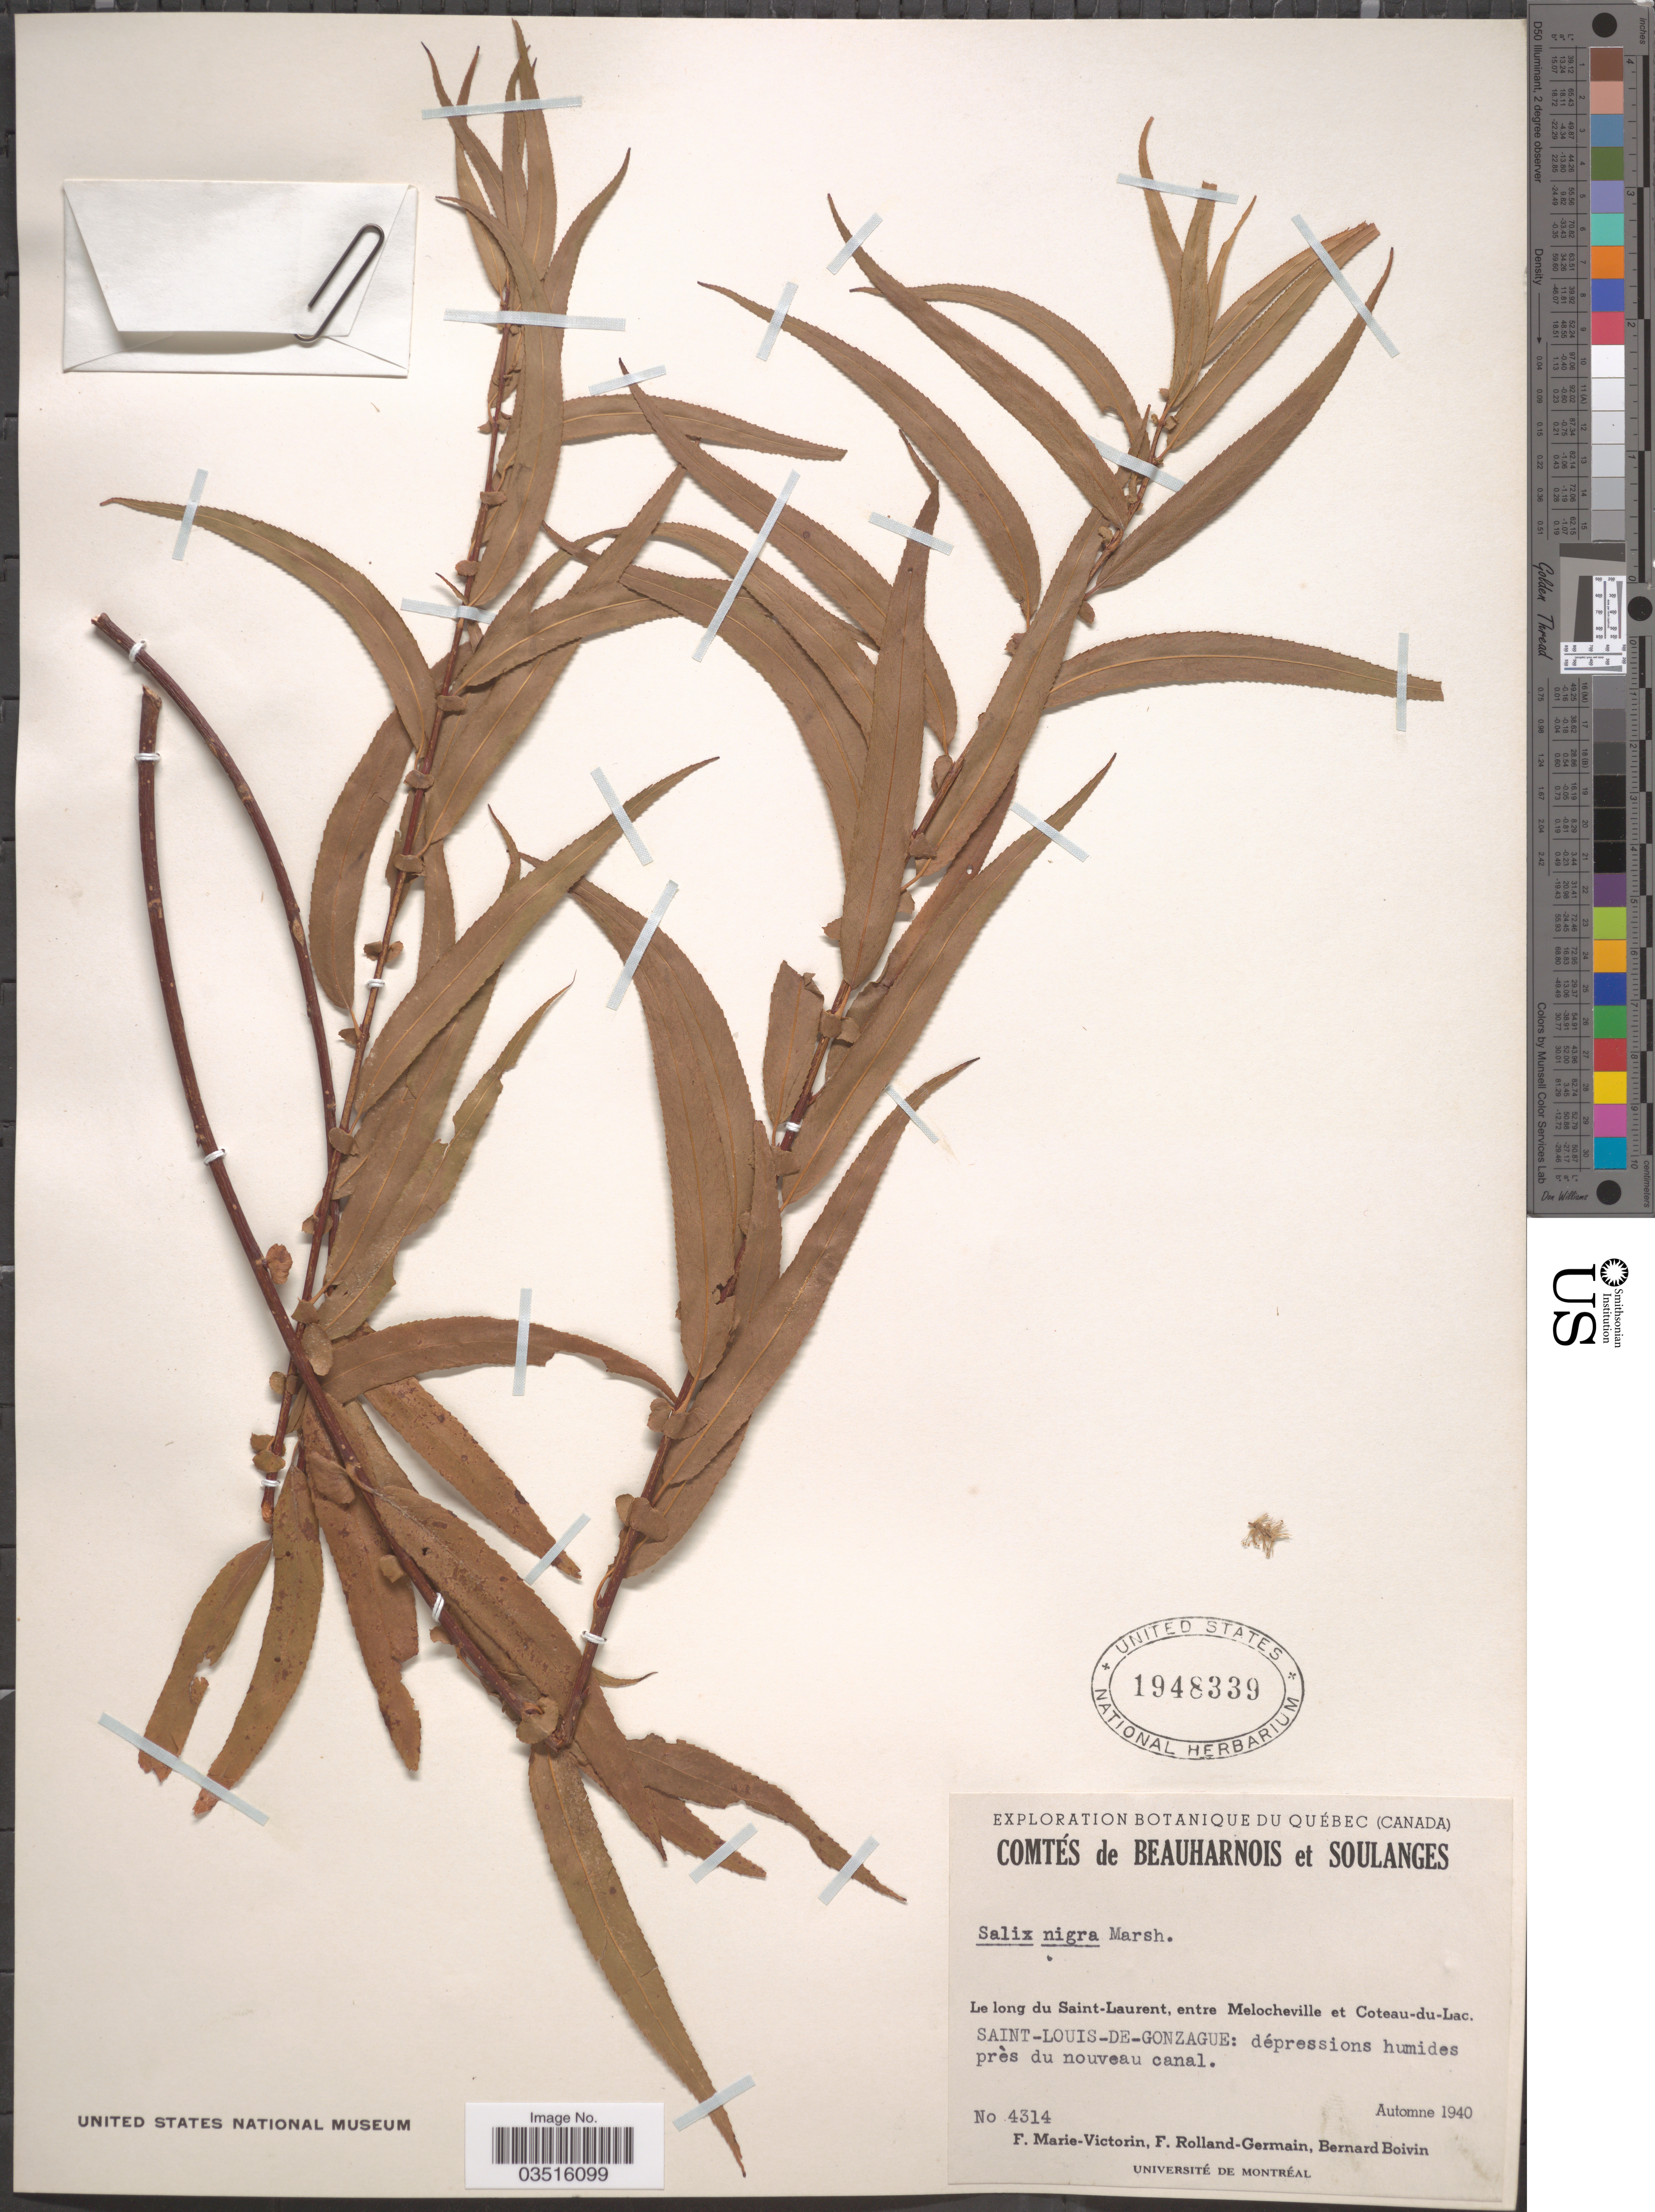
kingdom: Plantae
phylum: Tracheophyta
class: Magnoliopsida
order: Malpighiales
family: Salicaceae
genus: Salix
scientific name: Salix nigra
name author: Marshall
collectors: F. Marie-Victorin, Rolland-Germain & J. R. B. Boivin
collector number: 4314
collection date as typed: Automne 1940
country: Canada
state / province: Quebec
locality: Comtés de Beauharnois et Soulanges. [unsure placement] Le long du Saint-Laurent, entre Melocheville et Coteau-du-Lac. Saint-Louis-De-Gonzague: dépressions humides près du nouveau canal.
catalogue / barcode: US 1948339